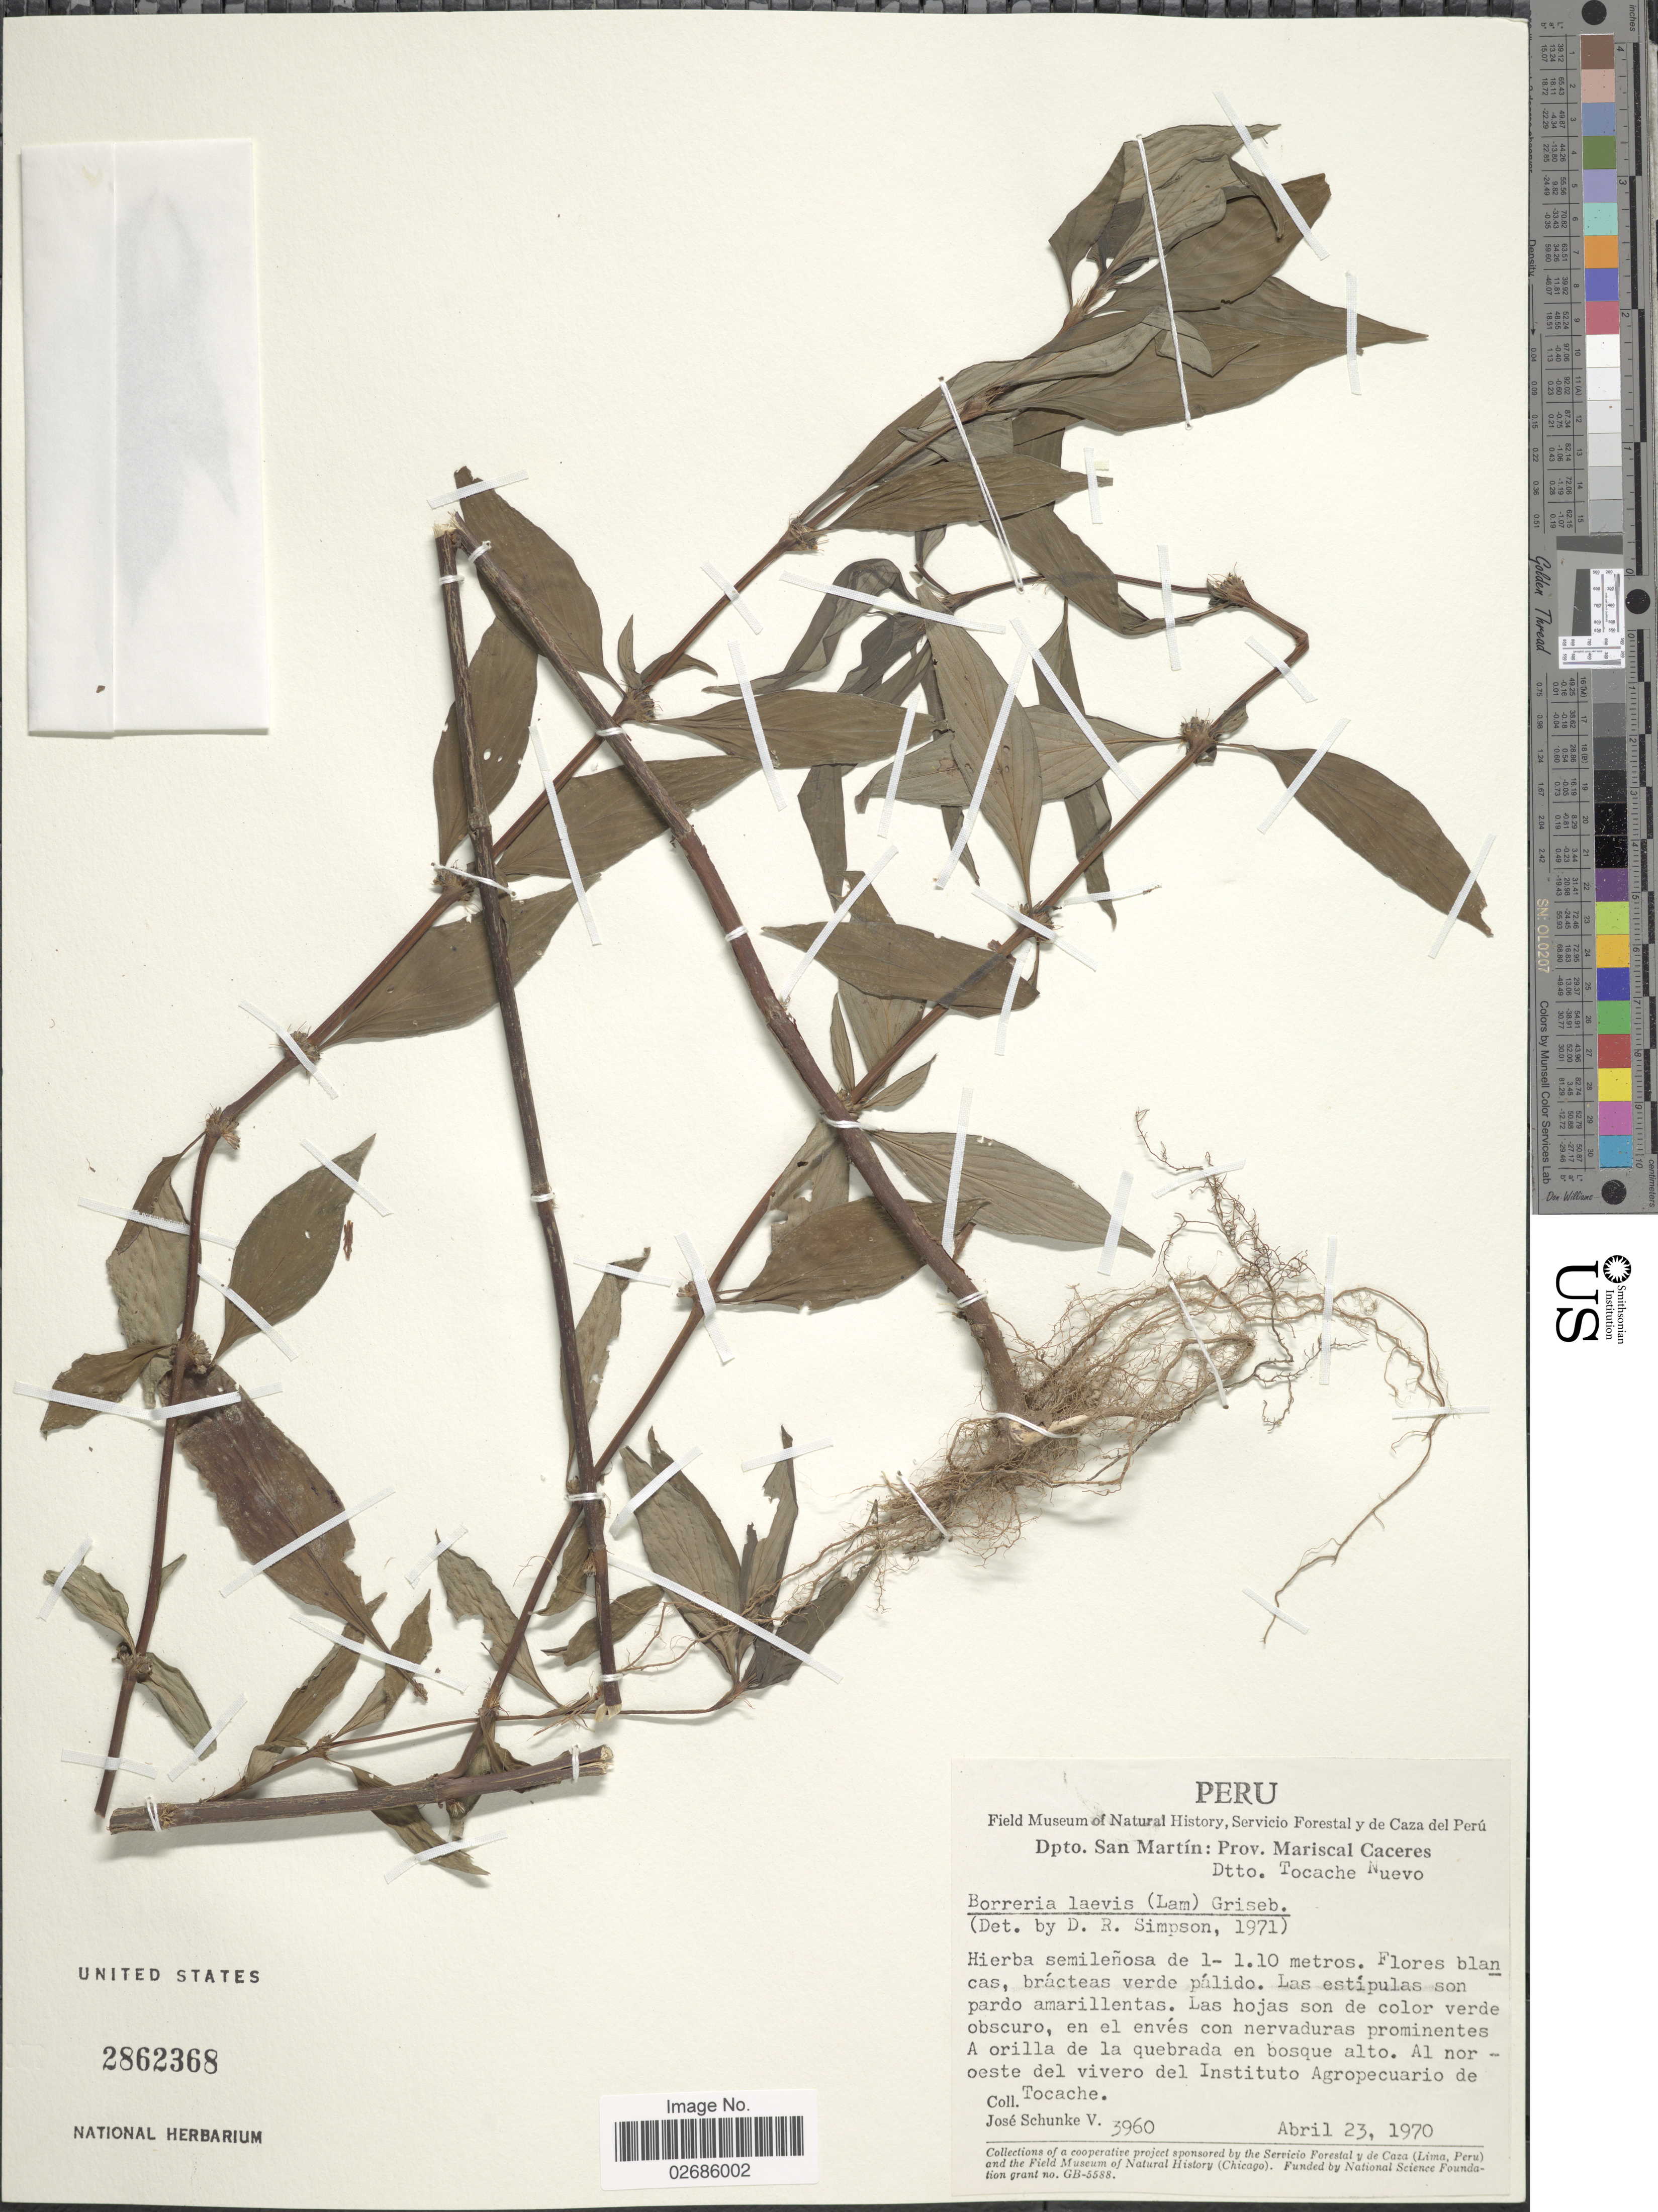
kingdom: Plantae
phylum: Tracheophyta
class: Magnoliopsida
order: Gentianales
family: Rubiaceae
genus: Borreria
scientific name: Borreria assurgens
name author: (Ruiz & Pav.) Griseb.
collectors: J. Schunke Vigo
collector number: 3960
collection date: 1970-04-23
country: Peru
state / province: San Martín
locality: Depto. San Martin, Prov. Masrical Caceres Dtto Tocache Nuevo. A orilla de la quebrada en bosque alto. Al nor-oeste del vivero del Instituto Agropecuario de Tocache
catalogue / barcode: US 2862368